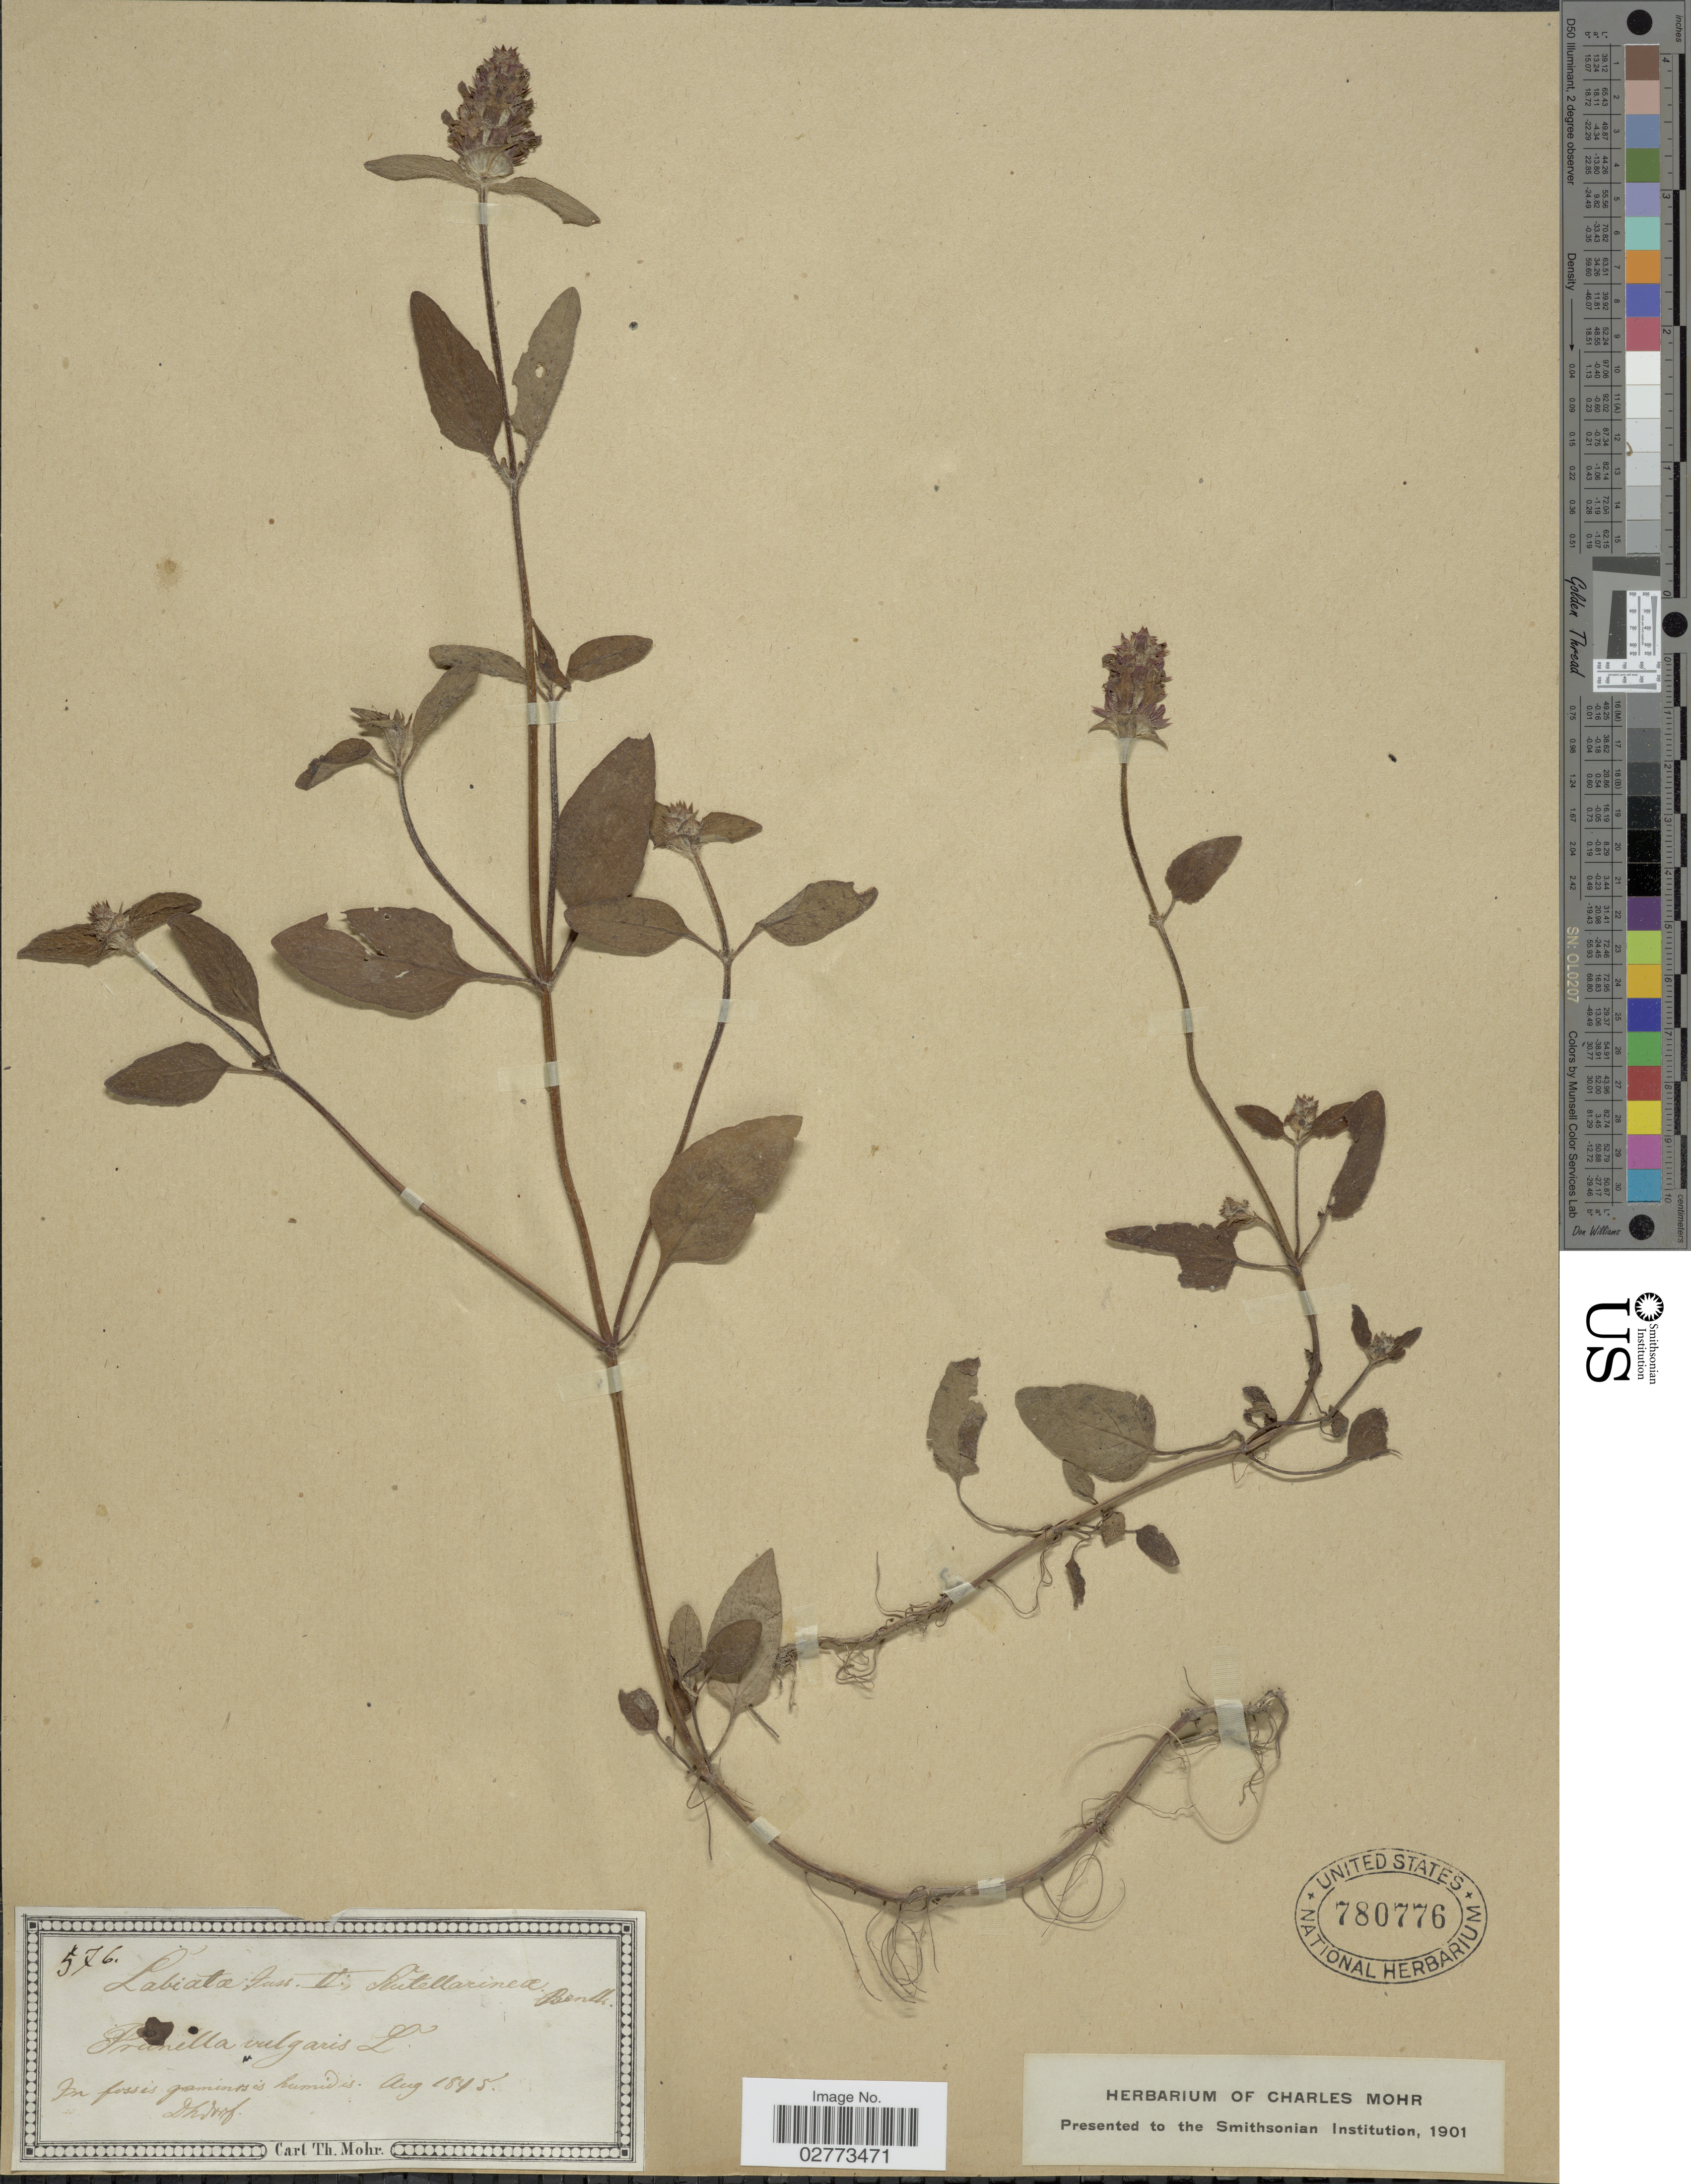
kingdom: Plantae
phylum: Tracheophyta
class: Magnoliopsida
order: Lamiales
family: Lamiaceae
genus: Prunella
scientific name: Prunella vulgaris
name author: L.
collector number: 576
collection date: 1845-08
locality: In fossis graminis humidis.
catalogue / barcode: US 780776